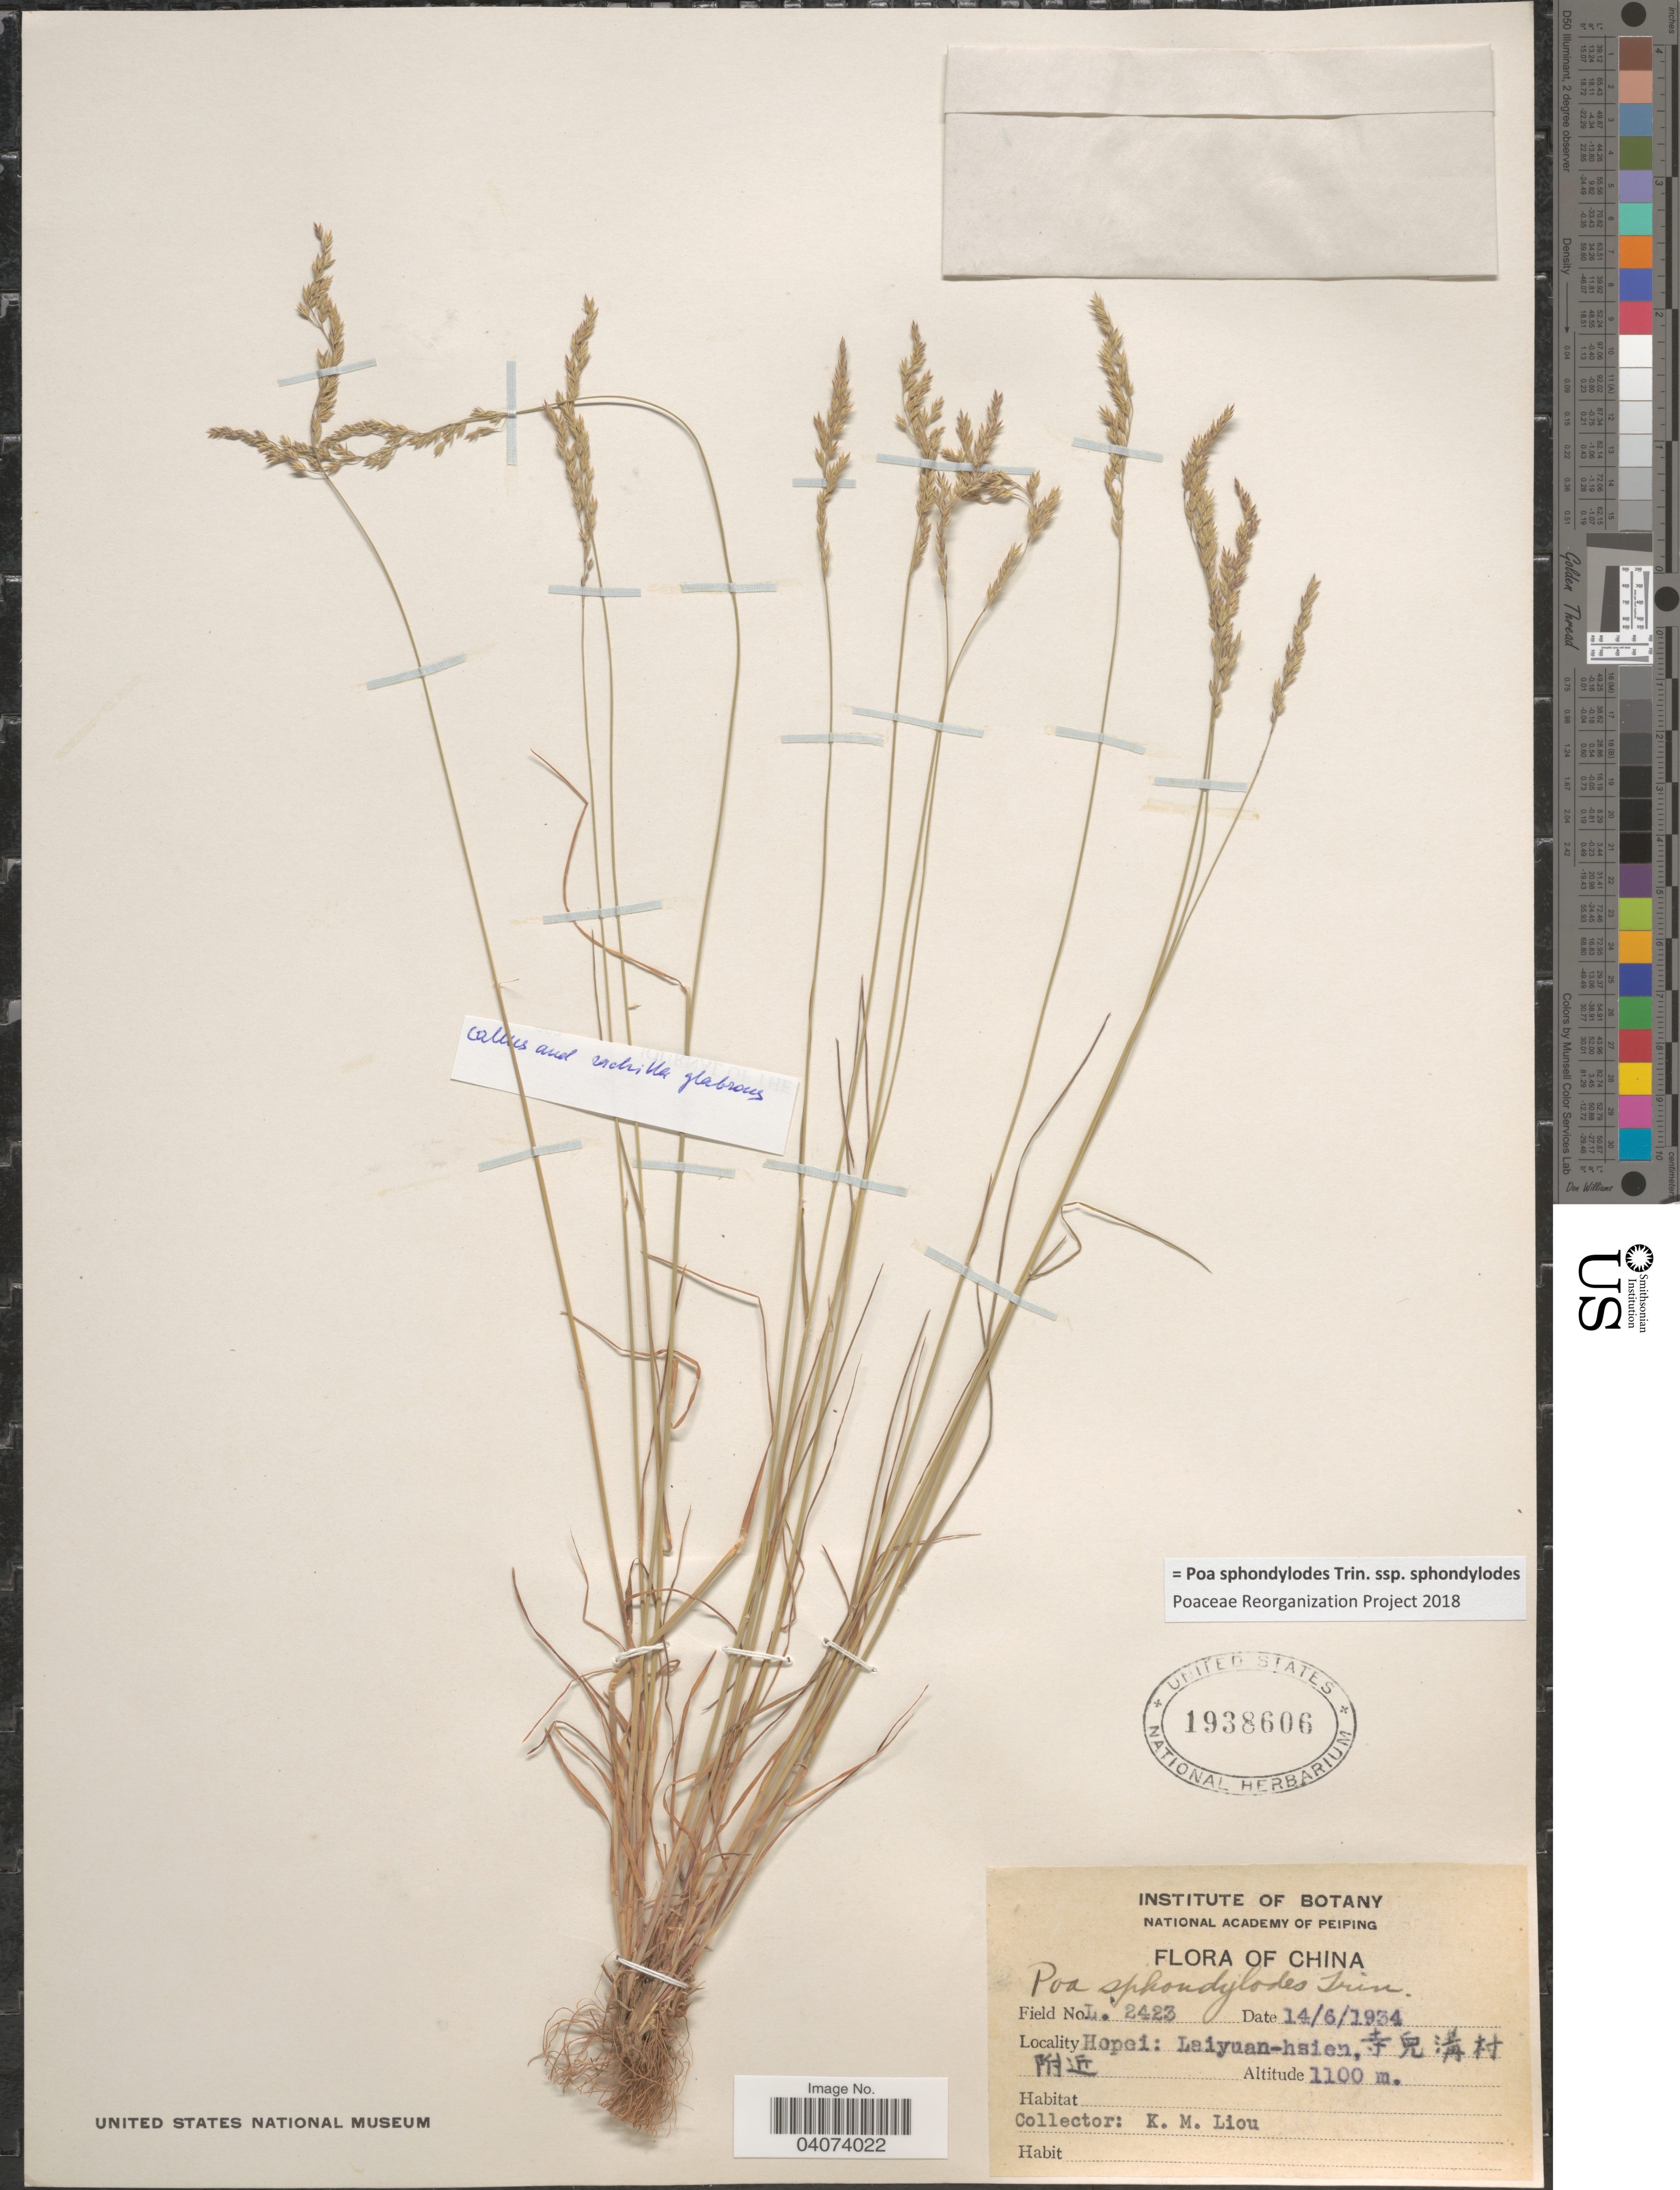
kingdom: Plantae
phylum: Tracheophyta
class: Liliopsida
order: Poales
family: Poaceae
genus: Poa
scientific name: Poa sphondylodes subsp. sphondylodes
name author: Trin.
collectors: K. M. Liou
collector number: L.2423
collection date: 1934-06-14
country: China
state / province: Hebei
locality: Hopei: Laiyuan-hsien, [Foreign script]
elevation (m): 1100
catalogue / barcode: US 1938606